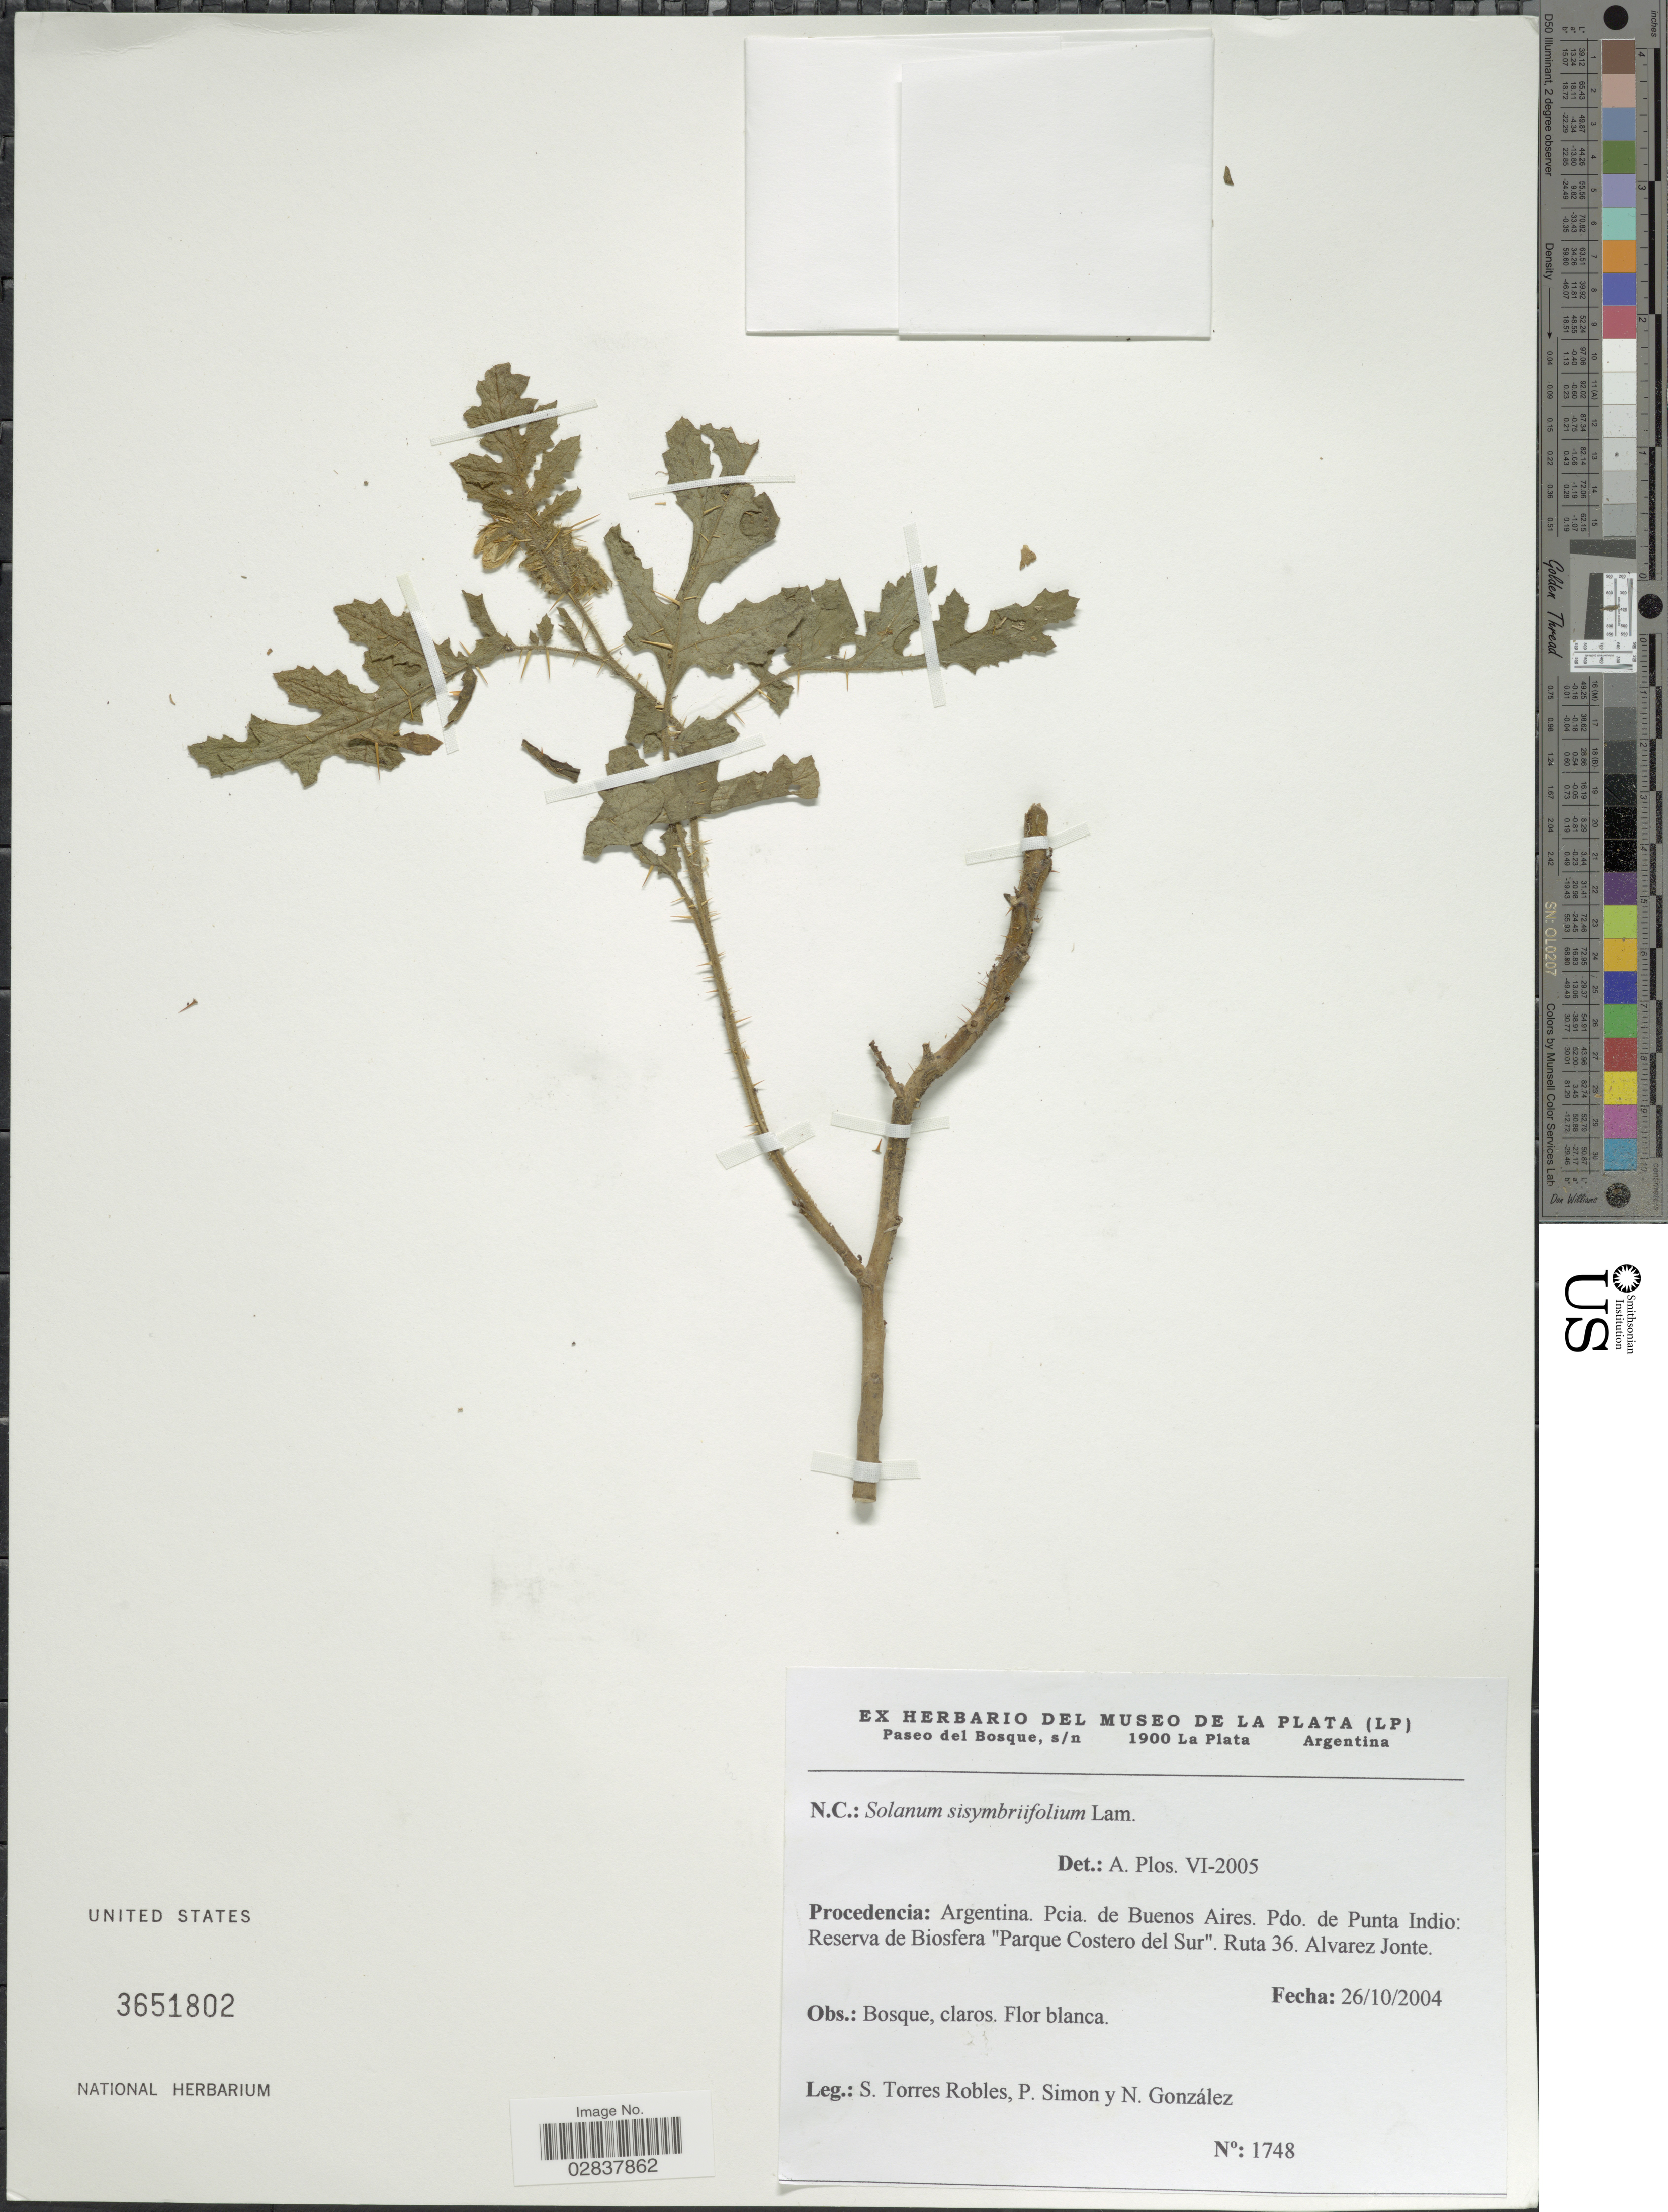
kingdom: Plantae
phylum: Tracheophyta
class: Magnoliopsida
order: Solanales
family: Solanaceae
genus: Solanum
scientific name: Solanum sisymbriifolium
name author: Lam.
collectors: S. Torres Robles, P. Simon & N. Gonzalez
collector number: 1748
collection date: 2004-10-26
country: Argentina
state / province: Buenos Aires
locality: Pdo. de Punta Indio, Reserva de Biosfera 'Parque Costero del Sur', Ruta 36, Alvarez Jonte.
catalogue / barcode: US 3651802